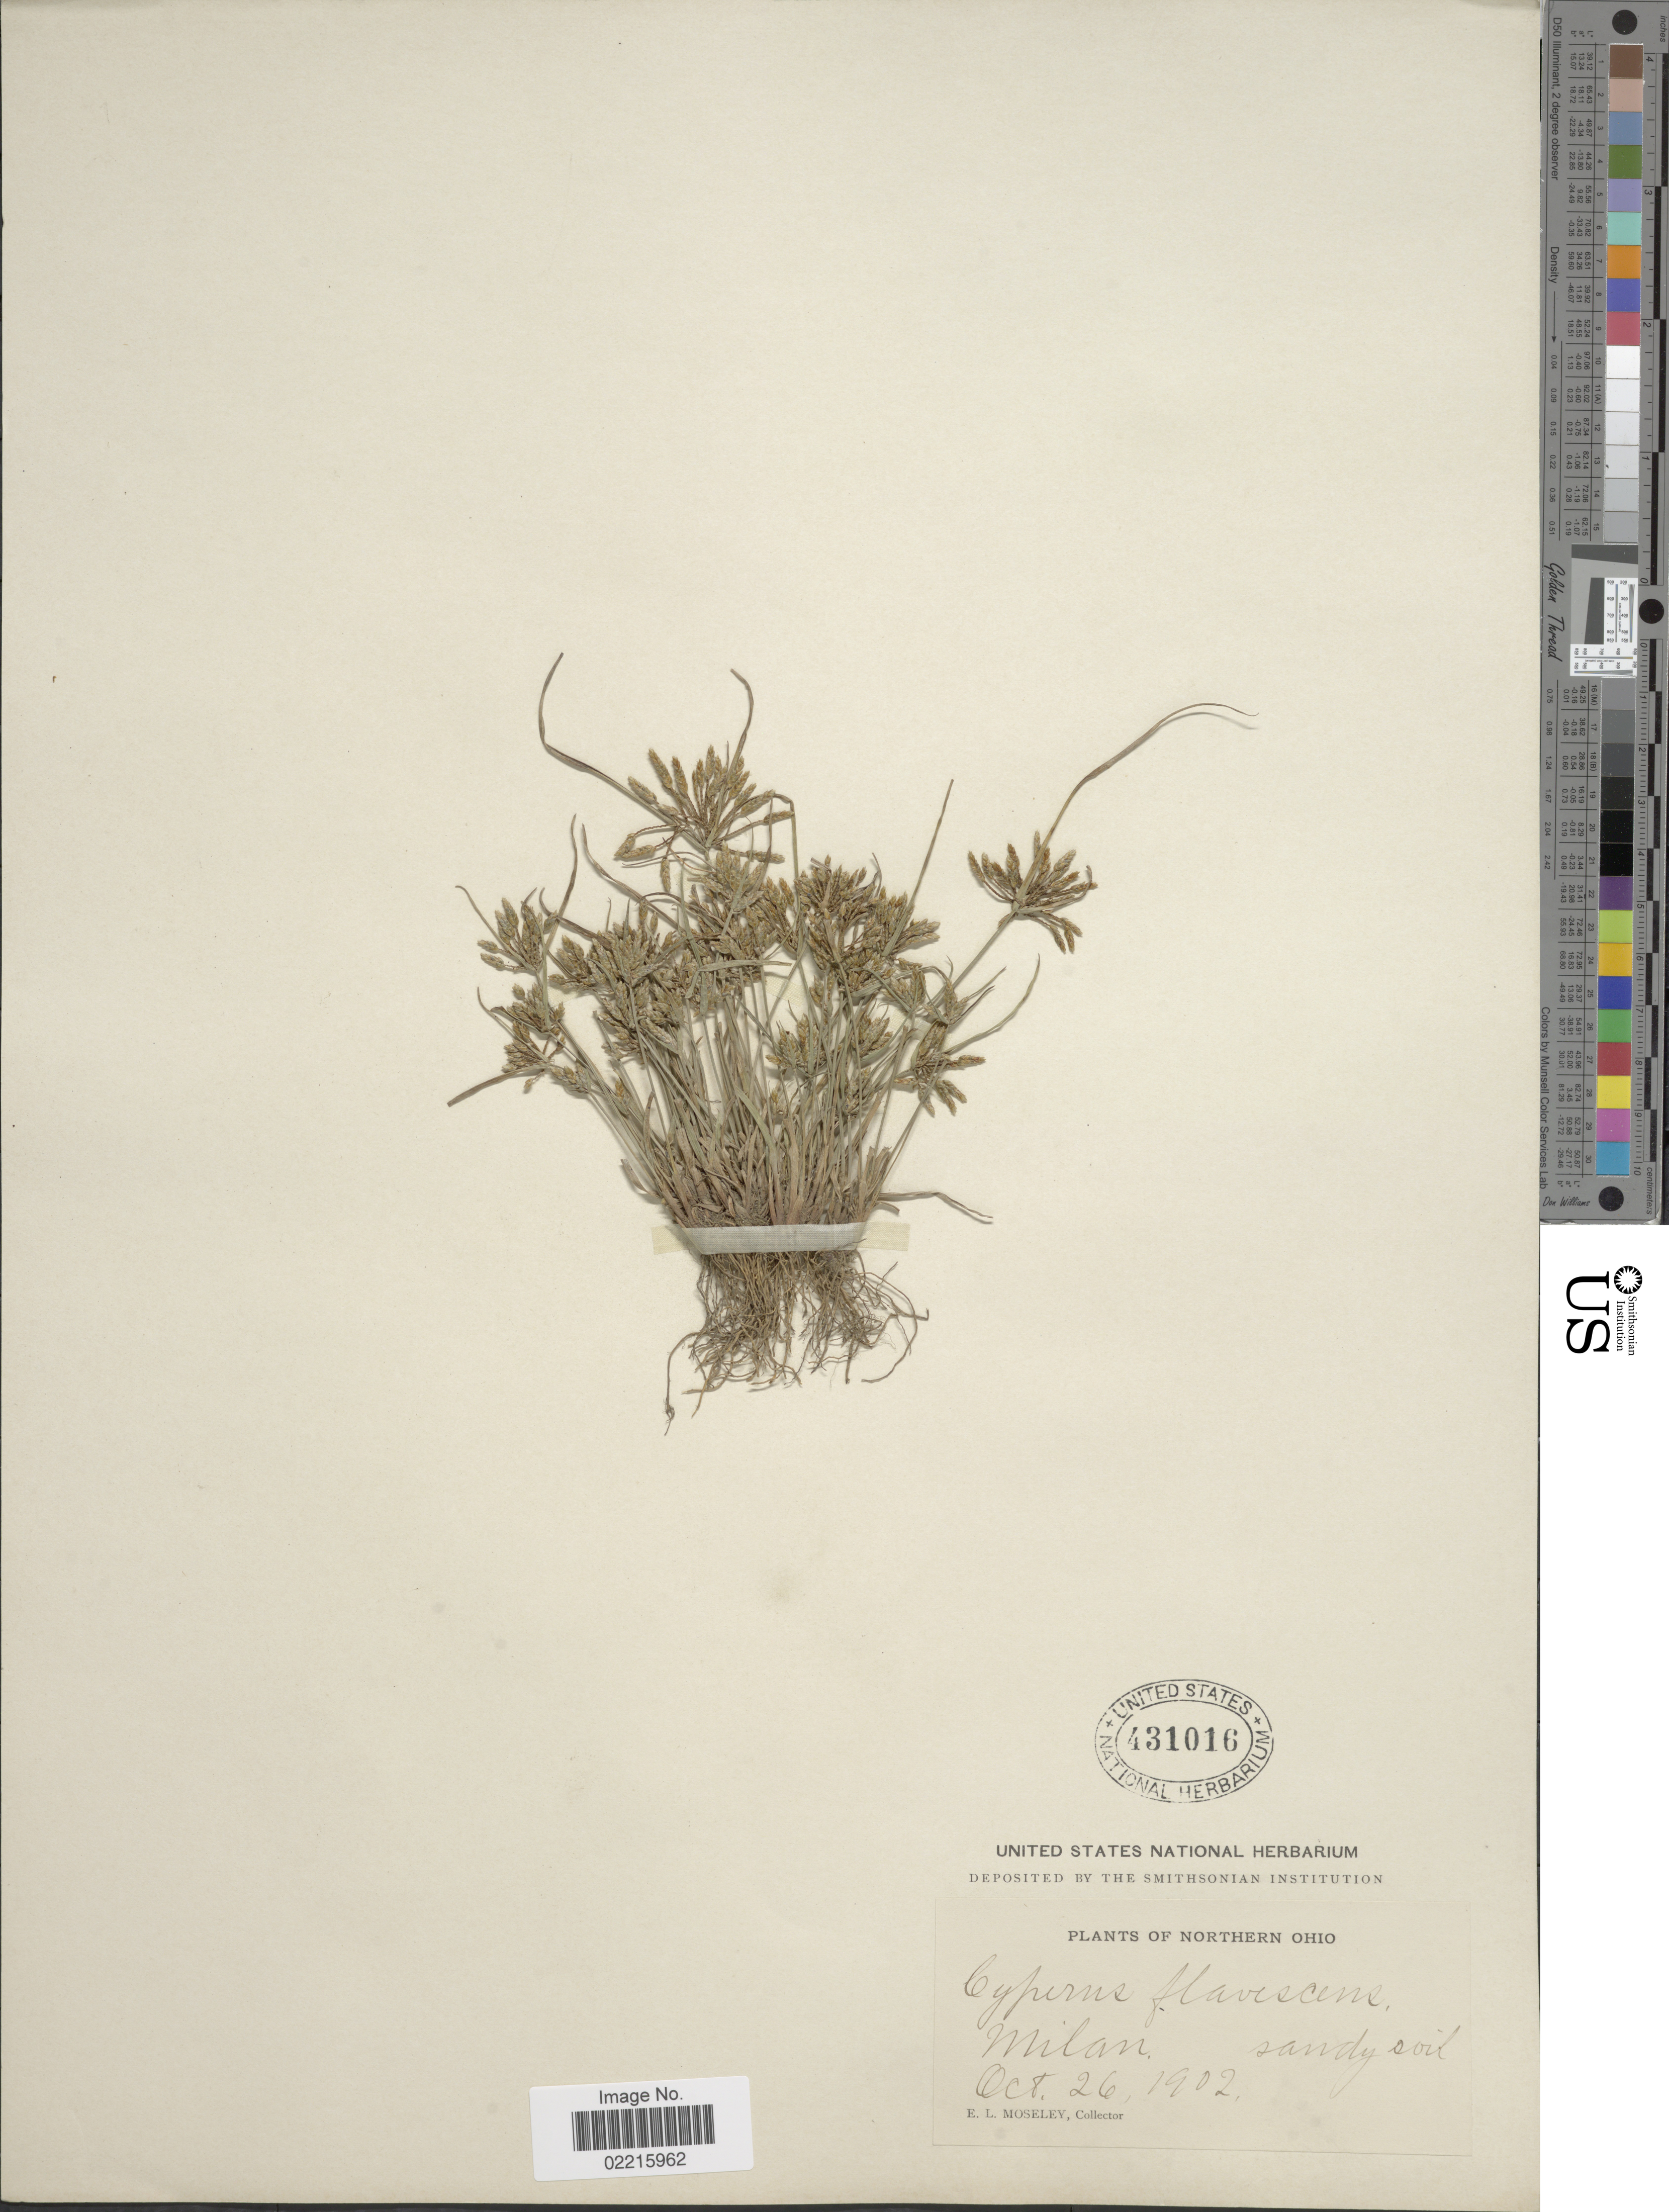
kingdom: Plantae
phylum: Tracheophyta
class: Liliopsida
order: Poales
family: Cyperaceae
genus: Cyperus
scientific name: Cyperus flavescens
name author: L.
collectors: E. Moseley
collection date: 1902-10-26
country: United States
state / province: Ohio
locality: Northern Ohio, Milan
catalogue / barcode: US 431016